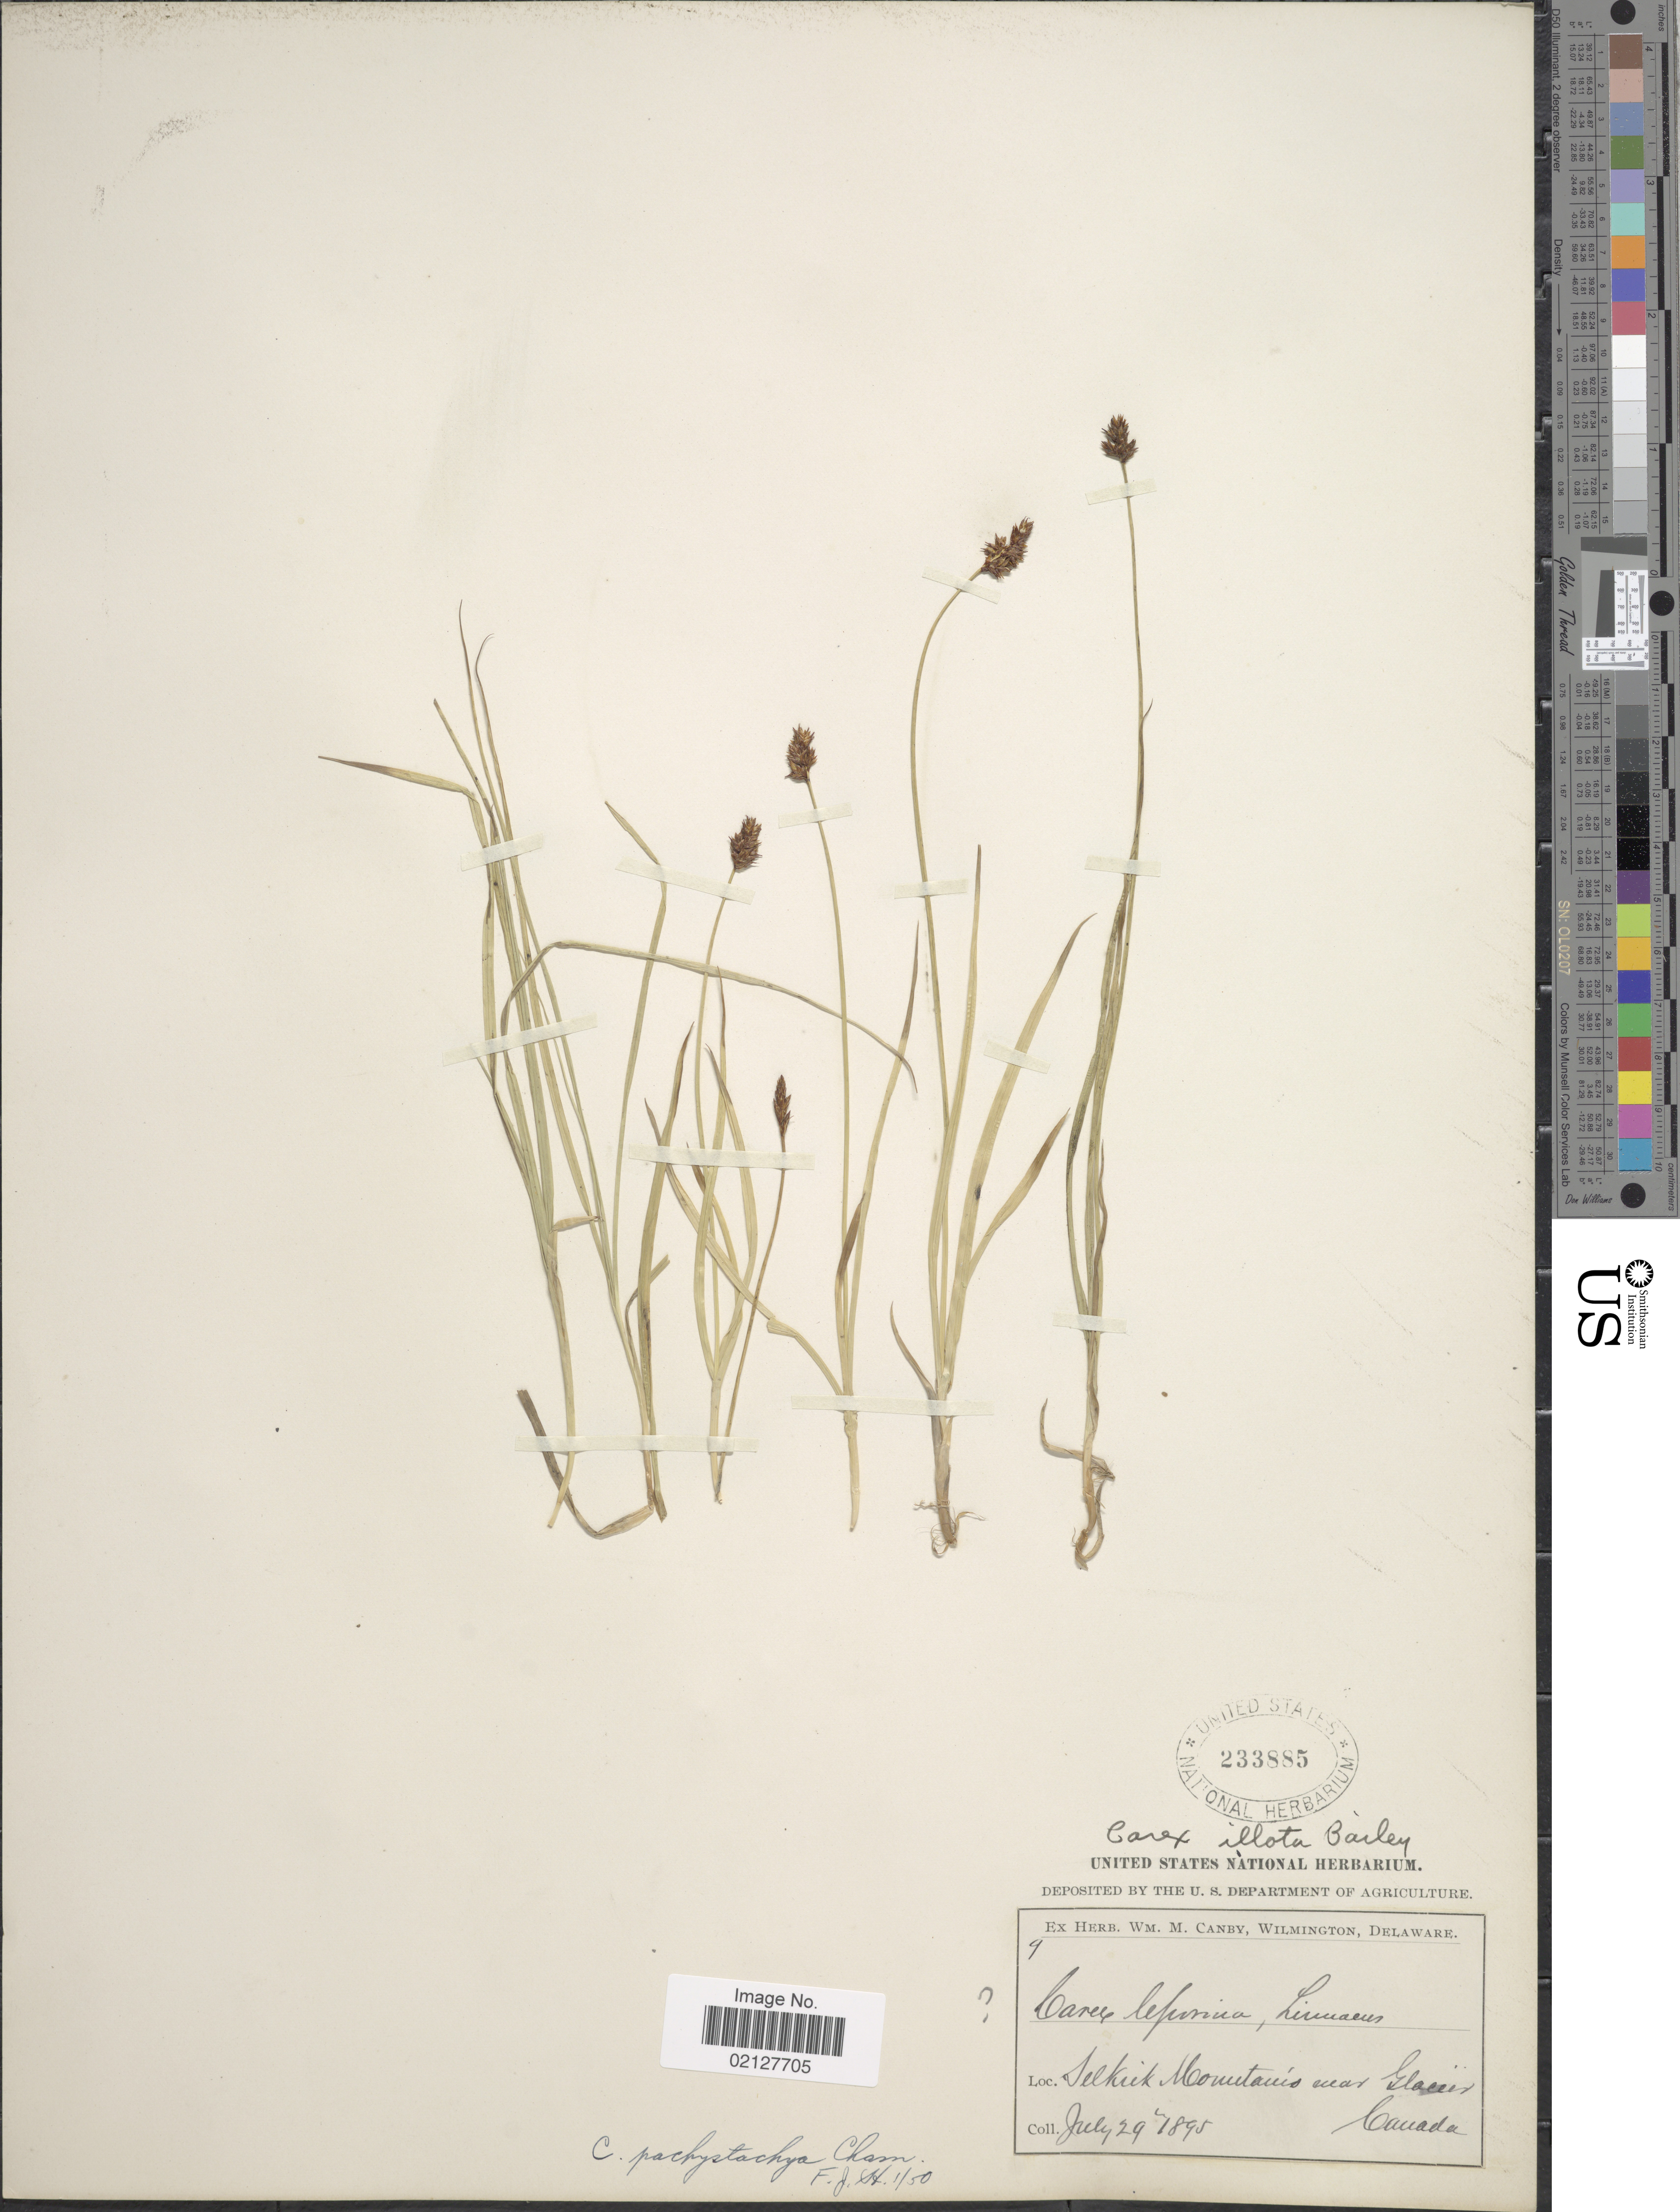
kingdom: Plantae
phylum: Tracheophyta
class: Liliopsida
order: Poales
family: Cyperaceae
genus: Carex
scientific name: Carex pachystachya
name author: Cham. ex Steud.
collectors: ex herb. W.M. Canby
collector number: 9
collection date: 1895-07-29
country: Canada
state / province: British Columbia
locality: Selkirk Mountains near Glacier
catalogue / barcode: US 233885